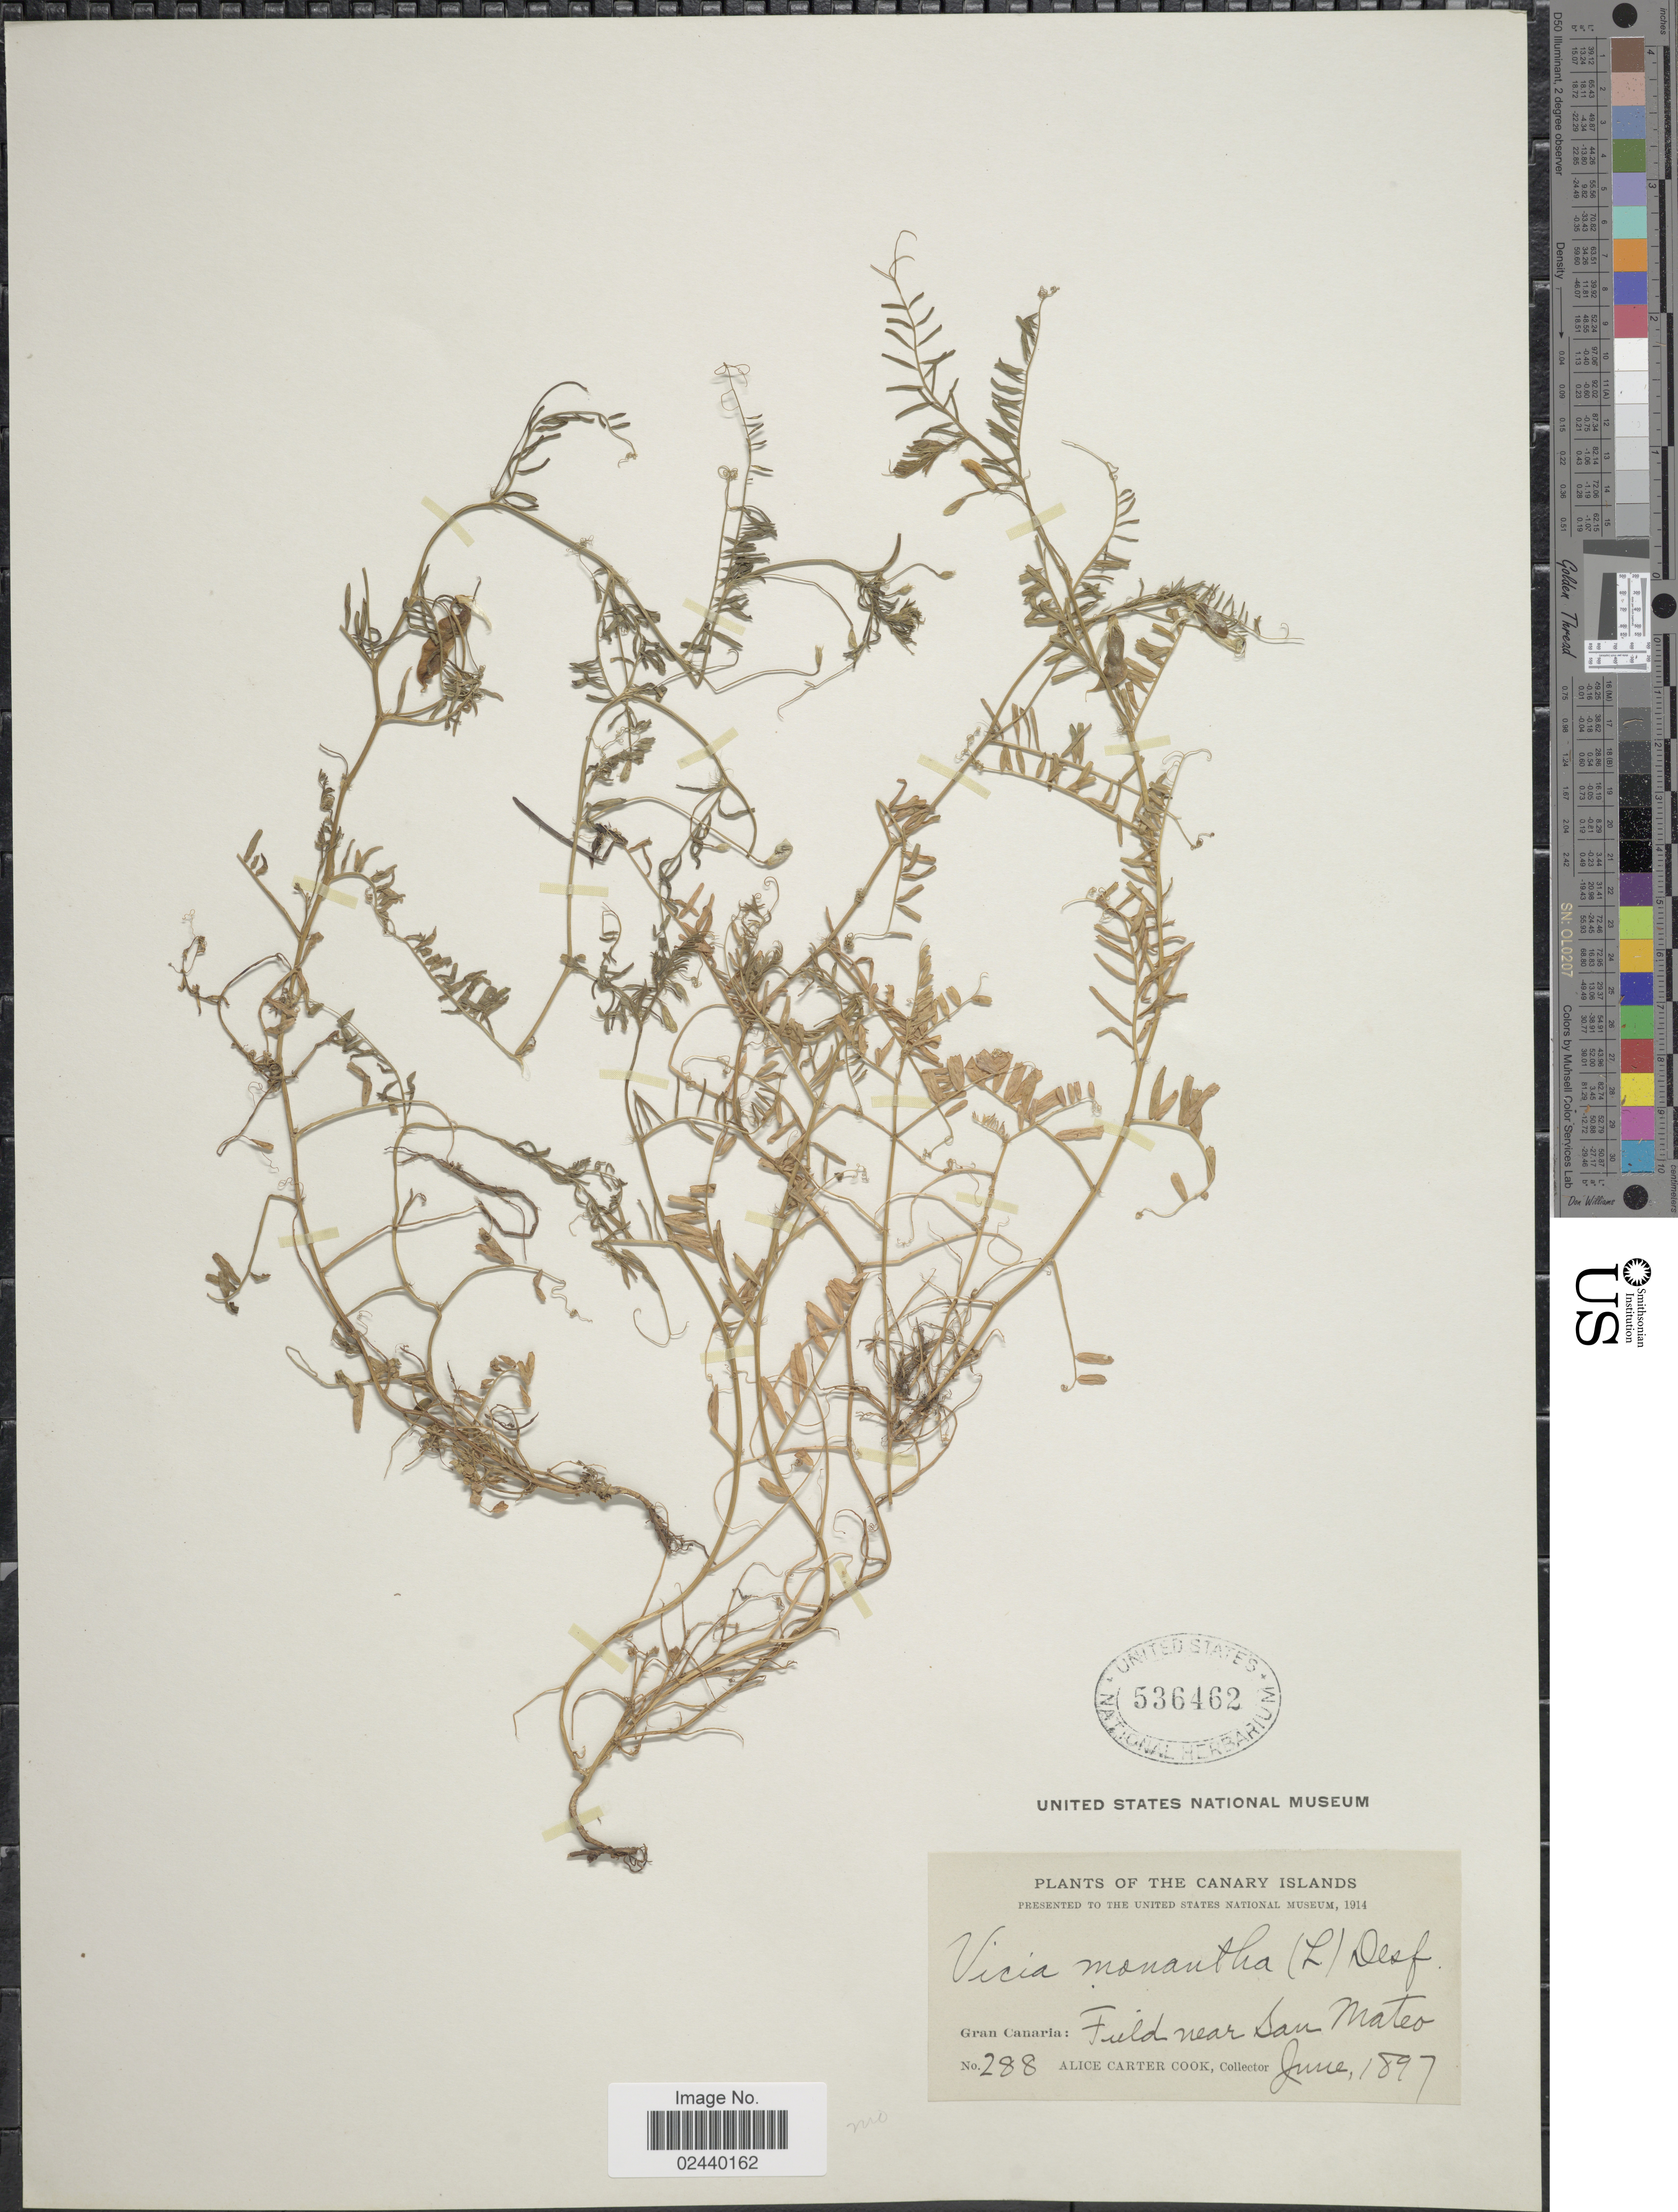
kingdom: Plantae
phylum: Tracheophyta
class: Magnoliopsida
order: Fabales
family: Fabaceae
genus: Vicia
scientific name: Vicia monantha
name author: Retz.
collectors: Alice C. Cook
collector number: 288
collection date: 1897-06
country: Spain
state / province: Canarias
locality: The Canary Islands, Gran Canaria, field near San Mateo.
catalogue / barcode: US 536462